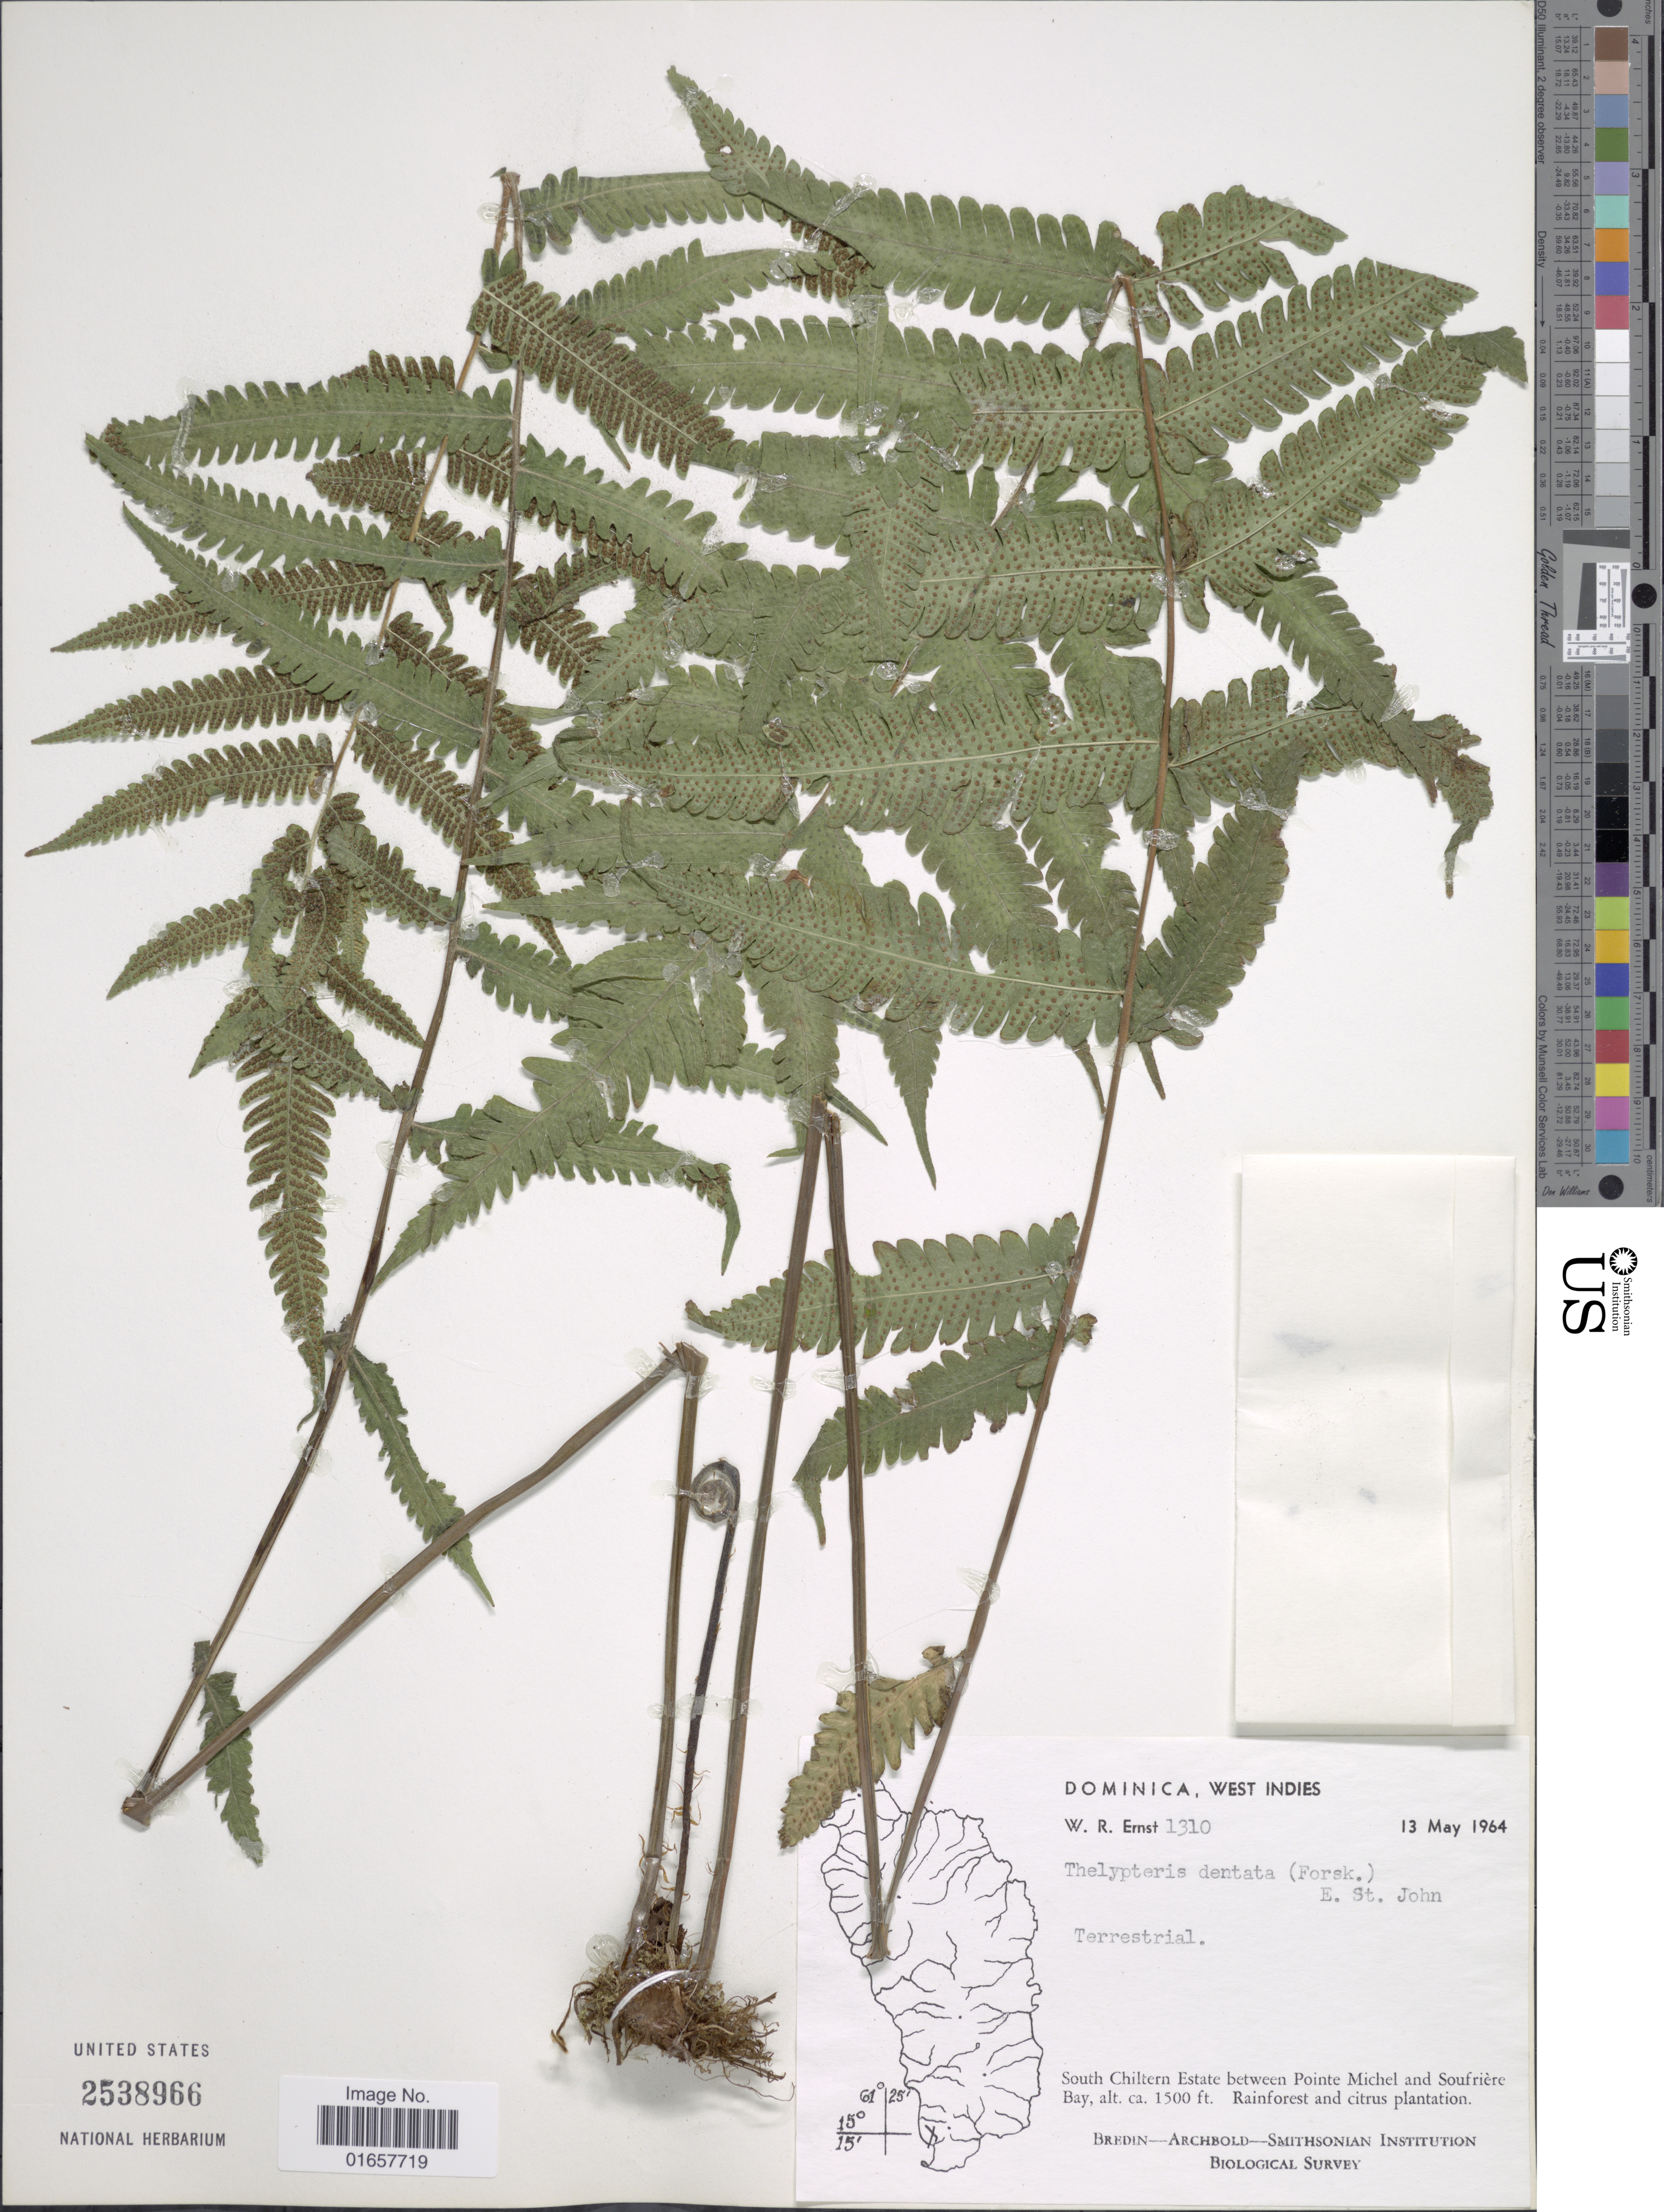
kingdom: Plantae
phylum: Tracheophyta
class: Polypodiopsida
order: Polypodiales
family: Thelypteridaceae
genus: Christella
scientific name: Christella dentata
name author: (Forssk.) Brownsey & Jermy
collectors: W. R. Ernst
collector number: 1310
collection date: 1964-05-13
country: Dominica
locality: Dominica, West Indies, South Chiltern Estate between Pointe Michel and Soufriére Bay.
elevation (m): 457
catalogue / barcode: US 2538966